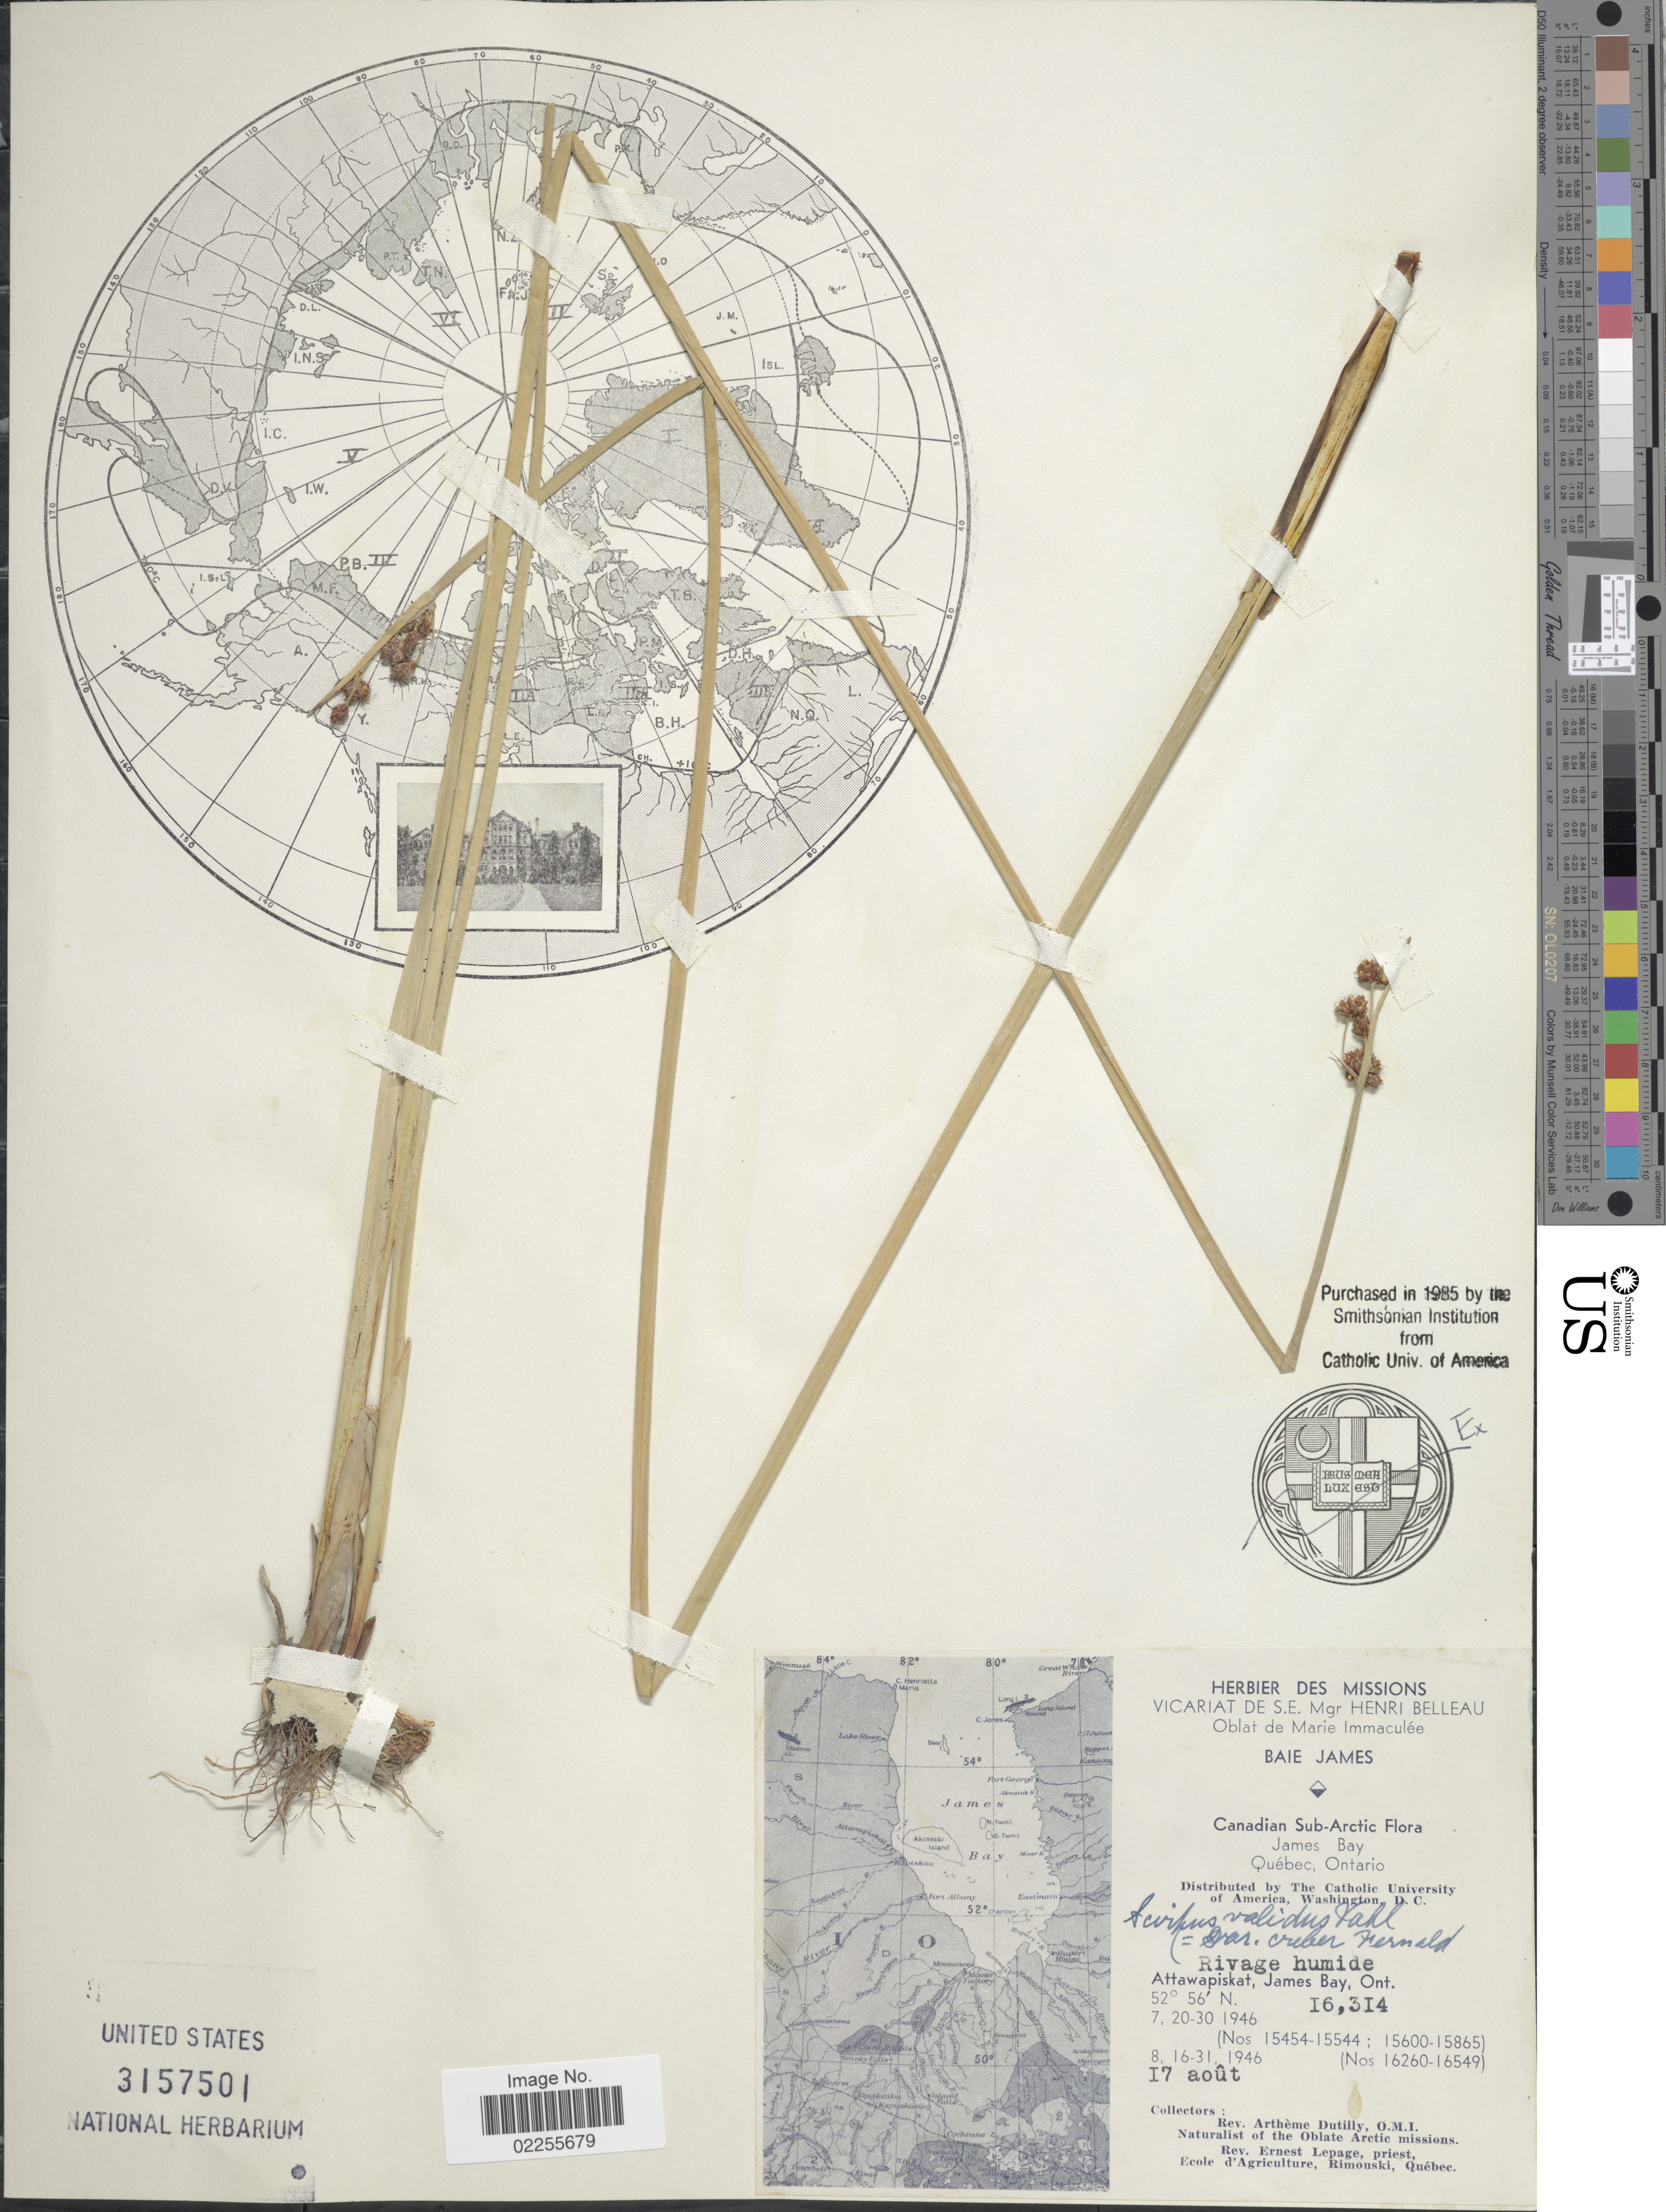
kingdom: Plantae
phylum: Tracheophyta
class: Liliopsida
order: Poales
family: Cyperaceae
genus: Schoenoplectus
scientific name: Schoenoplectus tabernaemontani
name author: (C.C. Gmel.) Palla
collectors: A. Dutilly & E. Lepage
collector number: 16314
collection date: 1946-08-17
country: Canada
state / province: Ontario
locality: Candian Sub-Arctic, James Bay, Attawapiskat, Ont.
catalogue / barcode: US 3157501